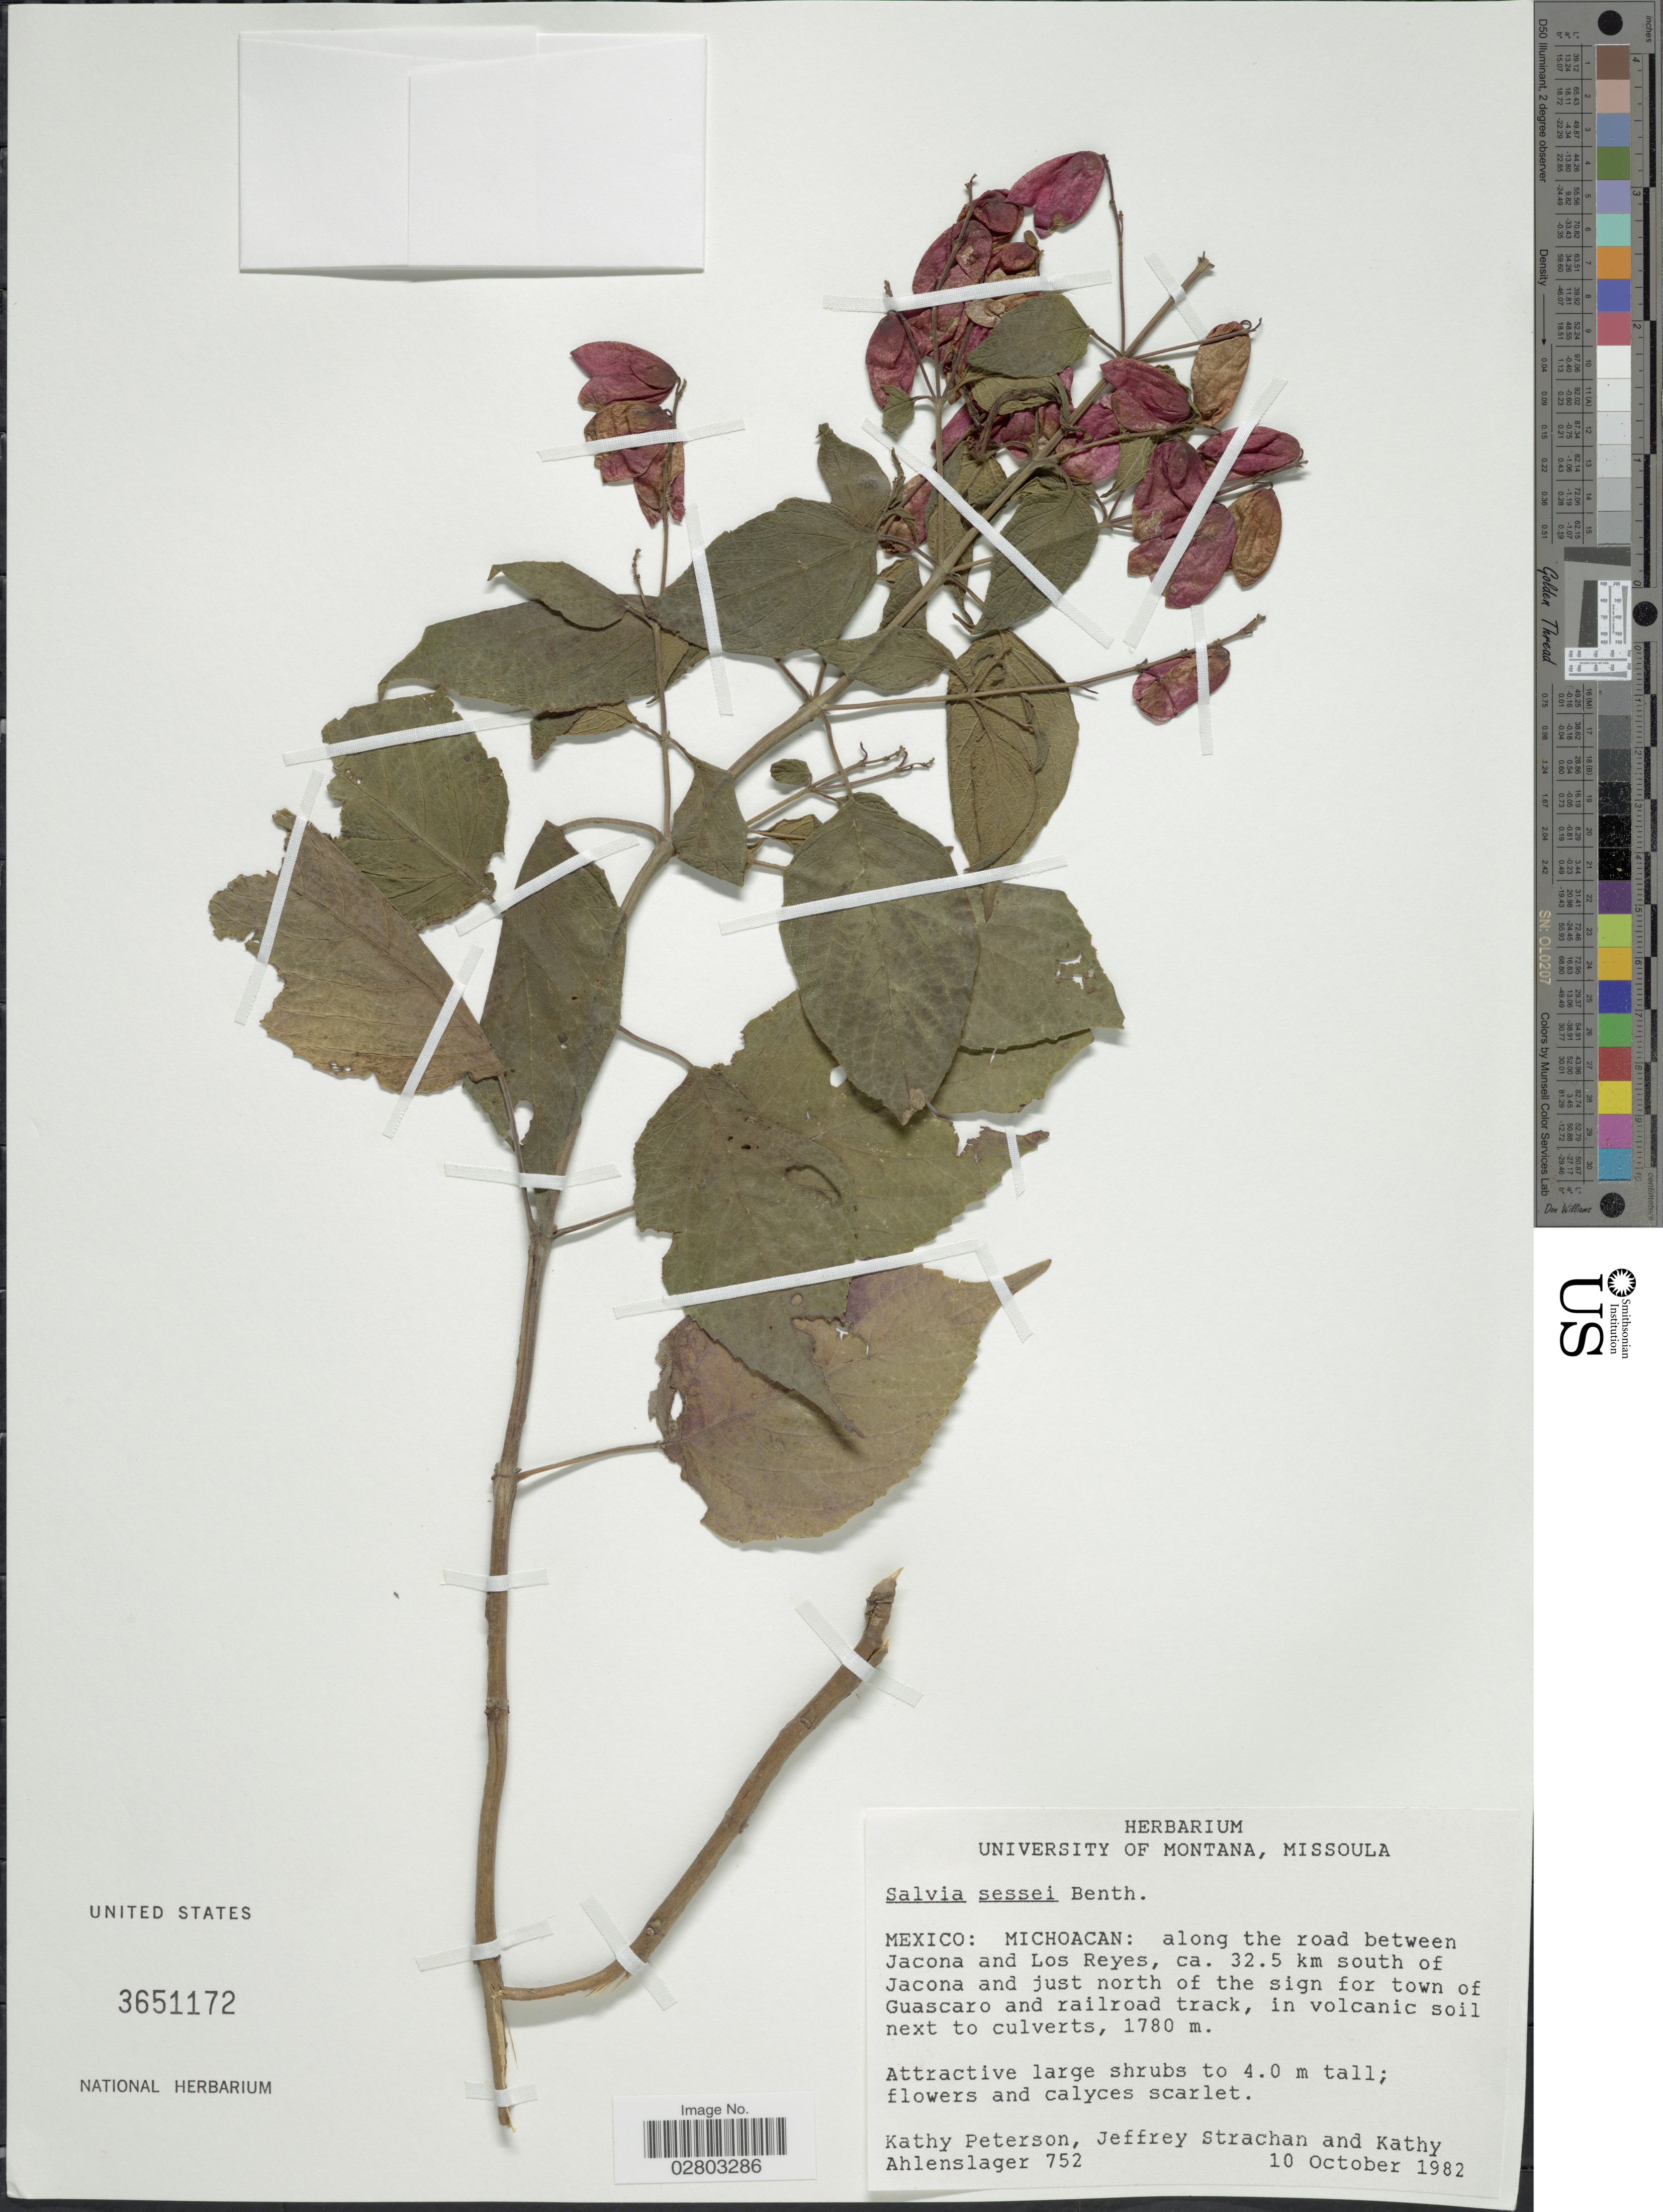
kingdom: Plantae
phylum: Tracheophyta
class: Magnoliopsida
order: Lamiales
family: Lamiaceae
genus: Salvia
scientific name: Salvia sessei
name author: Benth.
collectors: K. Peterson, J. Strachan & K. Ahlenslager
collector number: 752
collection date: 1982-10-10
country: Mexico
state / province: Michoacán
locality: Along the road between Jacona and Los Reyes, ca. 32.5 km south of Jacona and just north of the sign for town of Guascaro and railroad track.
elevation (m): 1780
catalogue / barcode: US 3651172